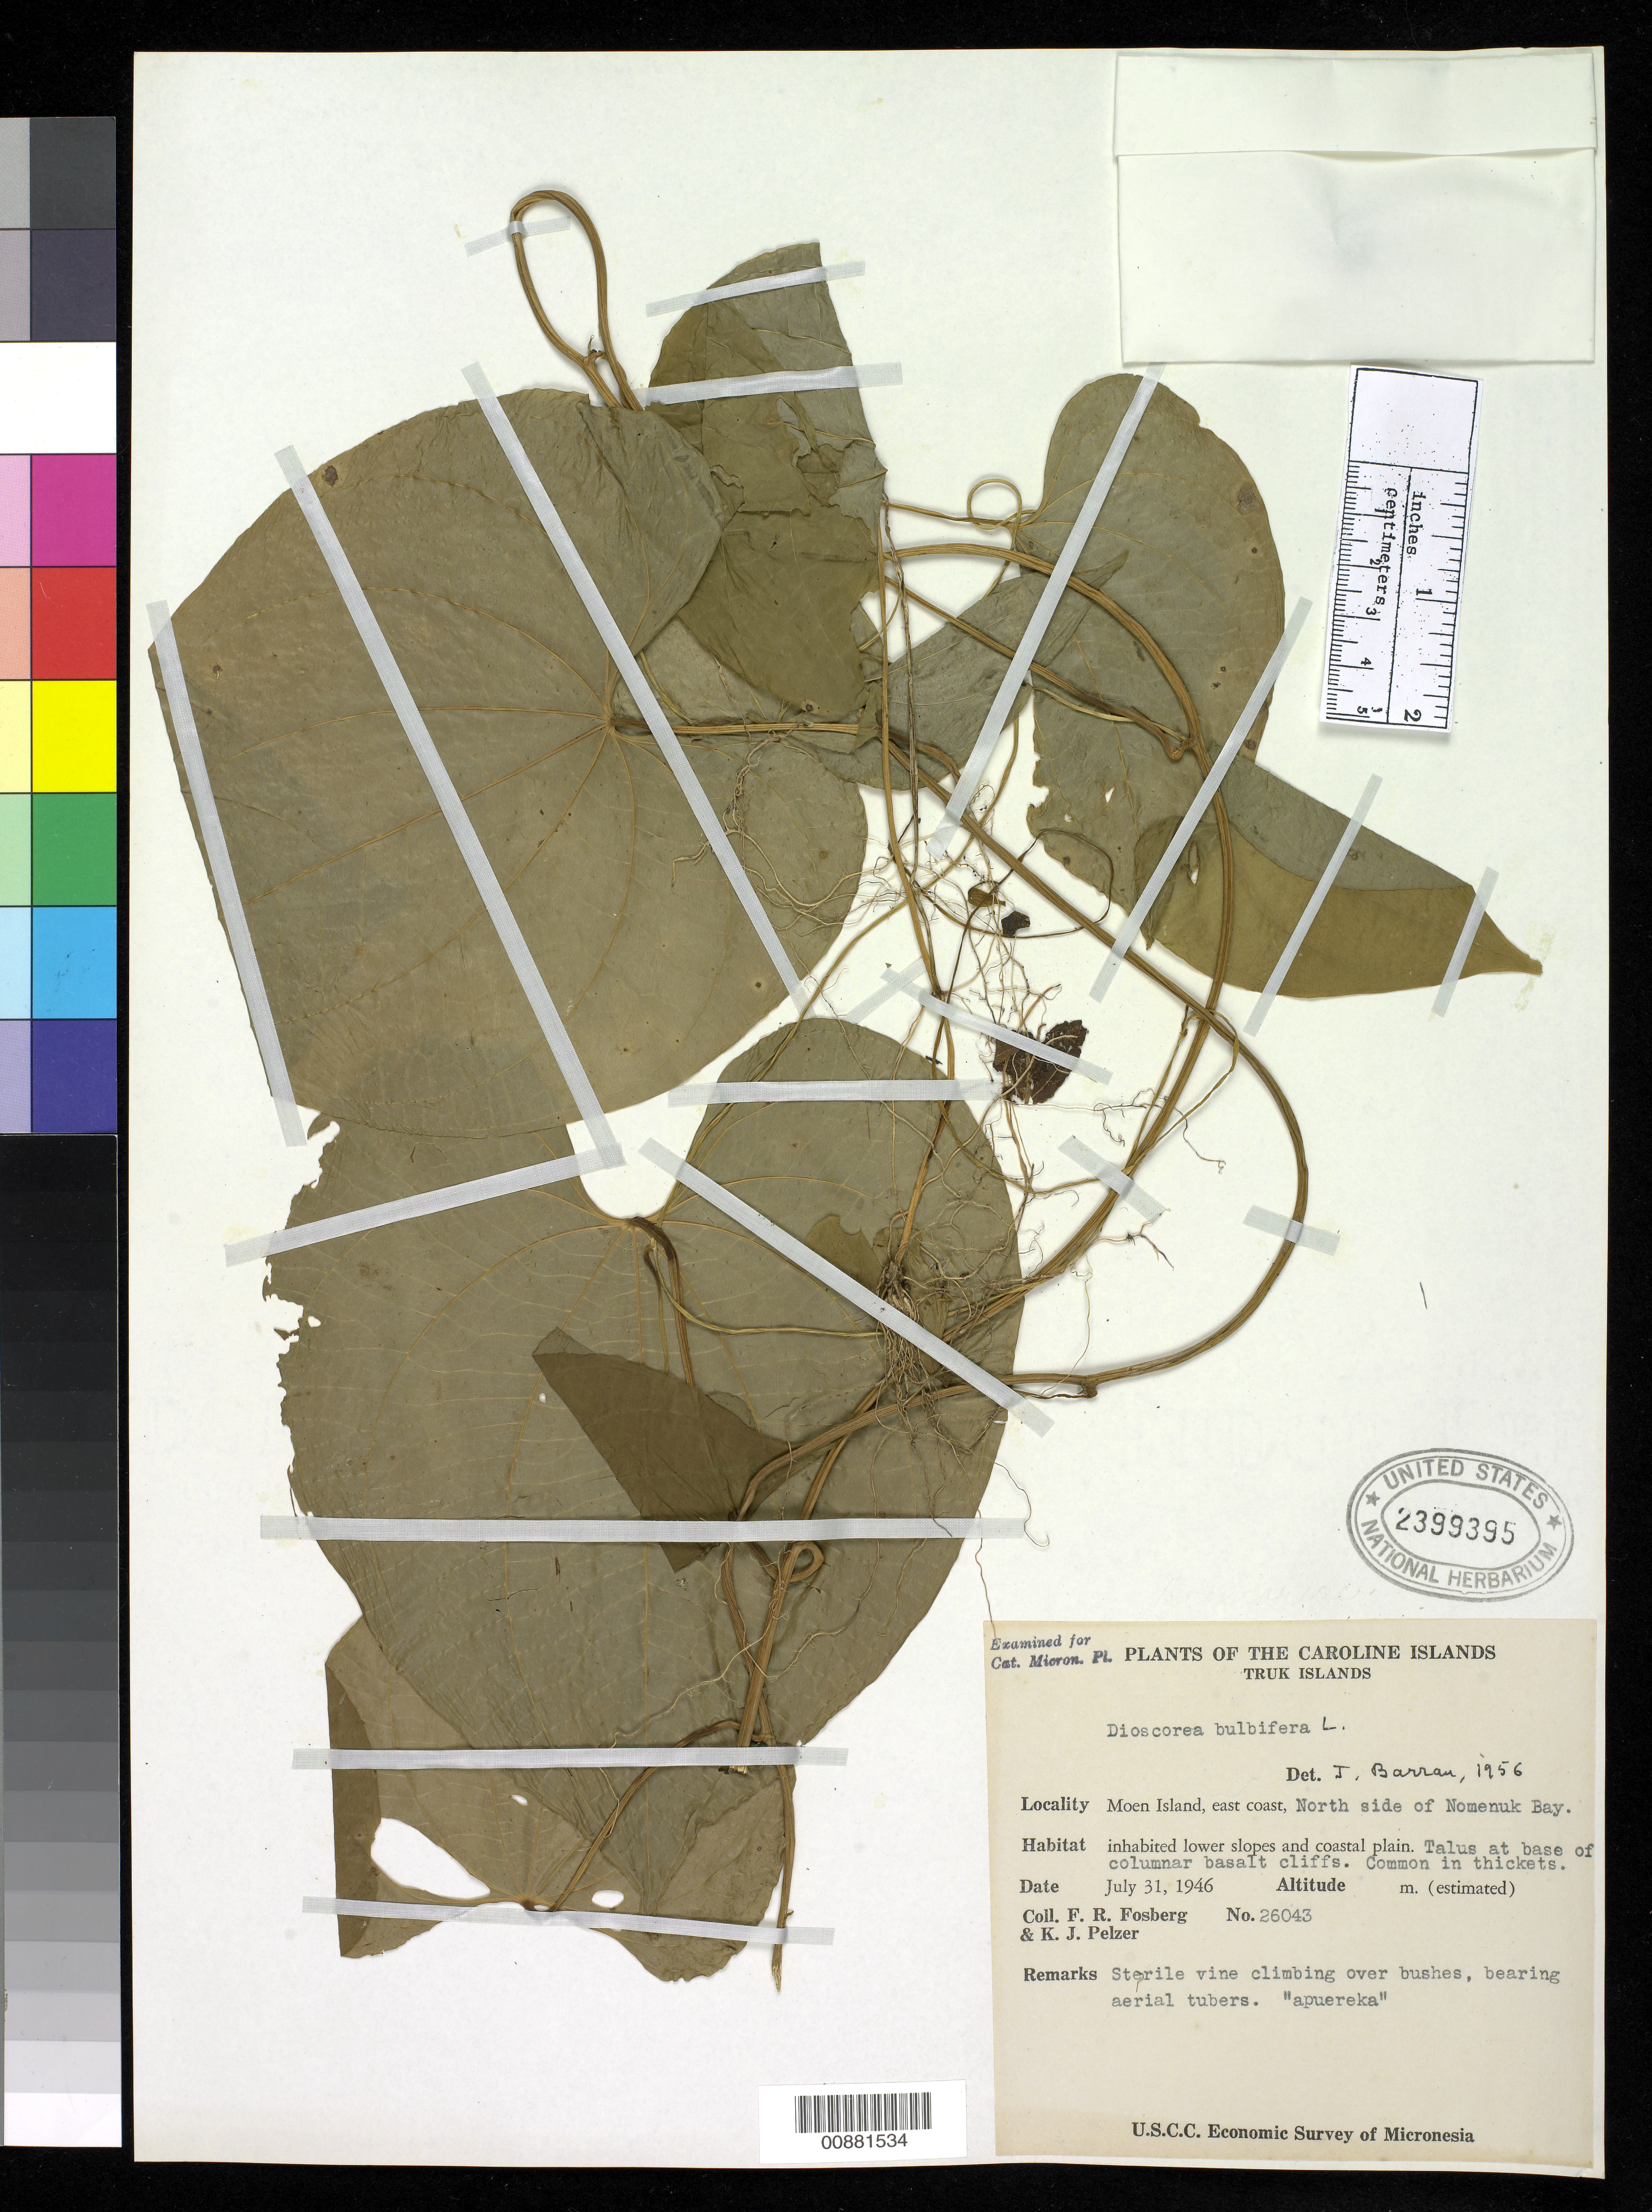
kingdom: Plantae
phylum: Tracheophyta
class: Liliopsida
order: Dioscoreales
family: Dioscoreaceae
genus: Dioscorea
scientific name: Dioscorea bulbifera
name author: L.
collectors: F. R. Fosberg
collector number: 26043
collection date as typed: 31 Jul 1946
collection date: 1946-07-31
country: Micronesia, Federated States of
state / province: Truk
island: Moen [Wono]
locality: East coast, North side of Nomenuk Bay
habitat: inhabited lower slopes and coastal plain. Talus at base of columnar basal cliffs. Common in thickets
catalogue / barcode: US 2399395